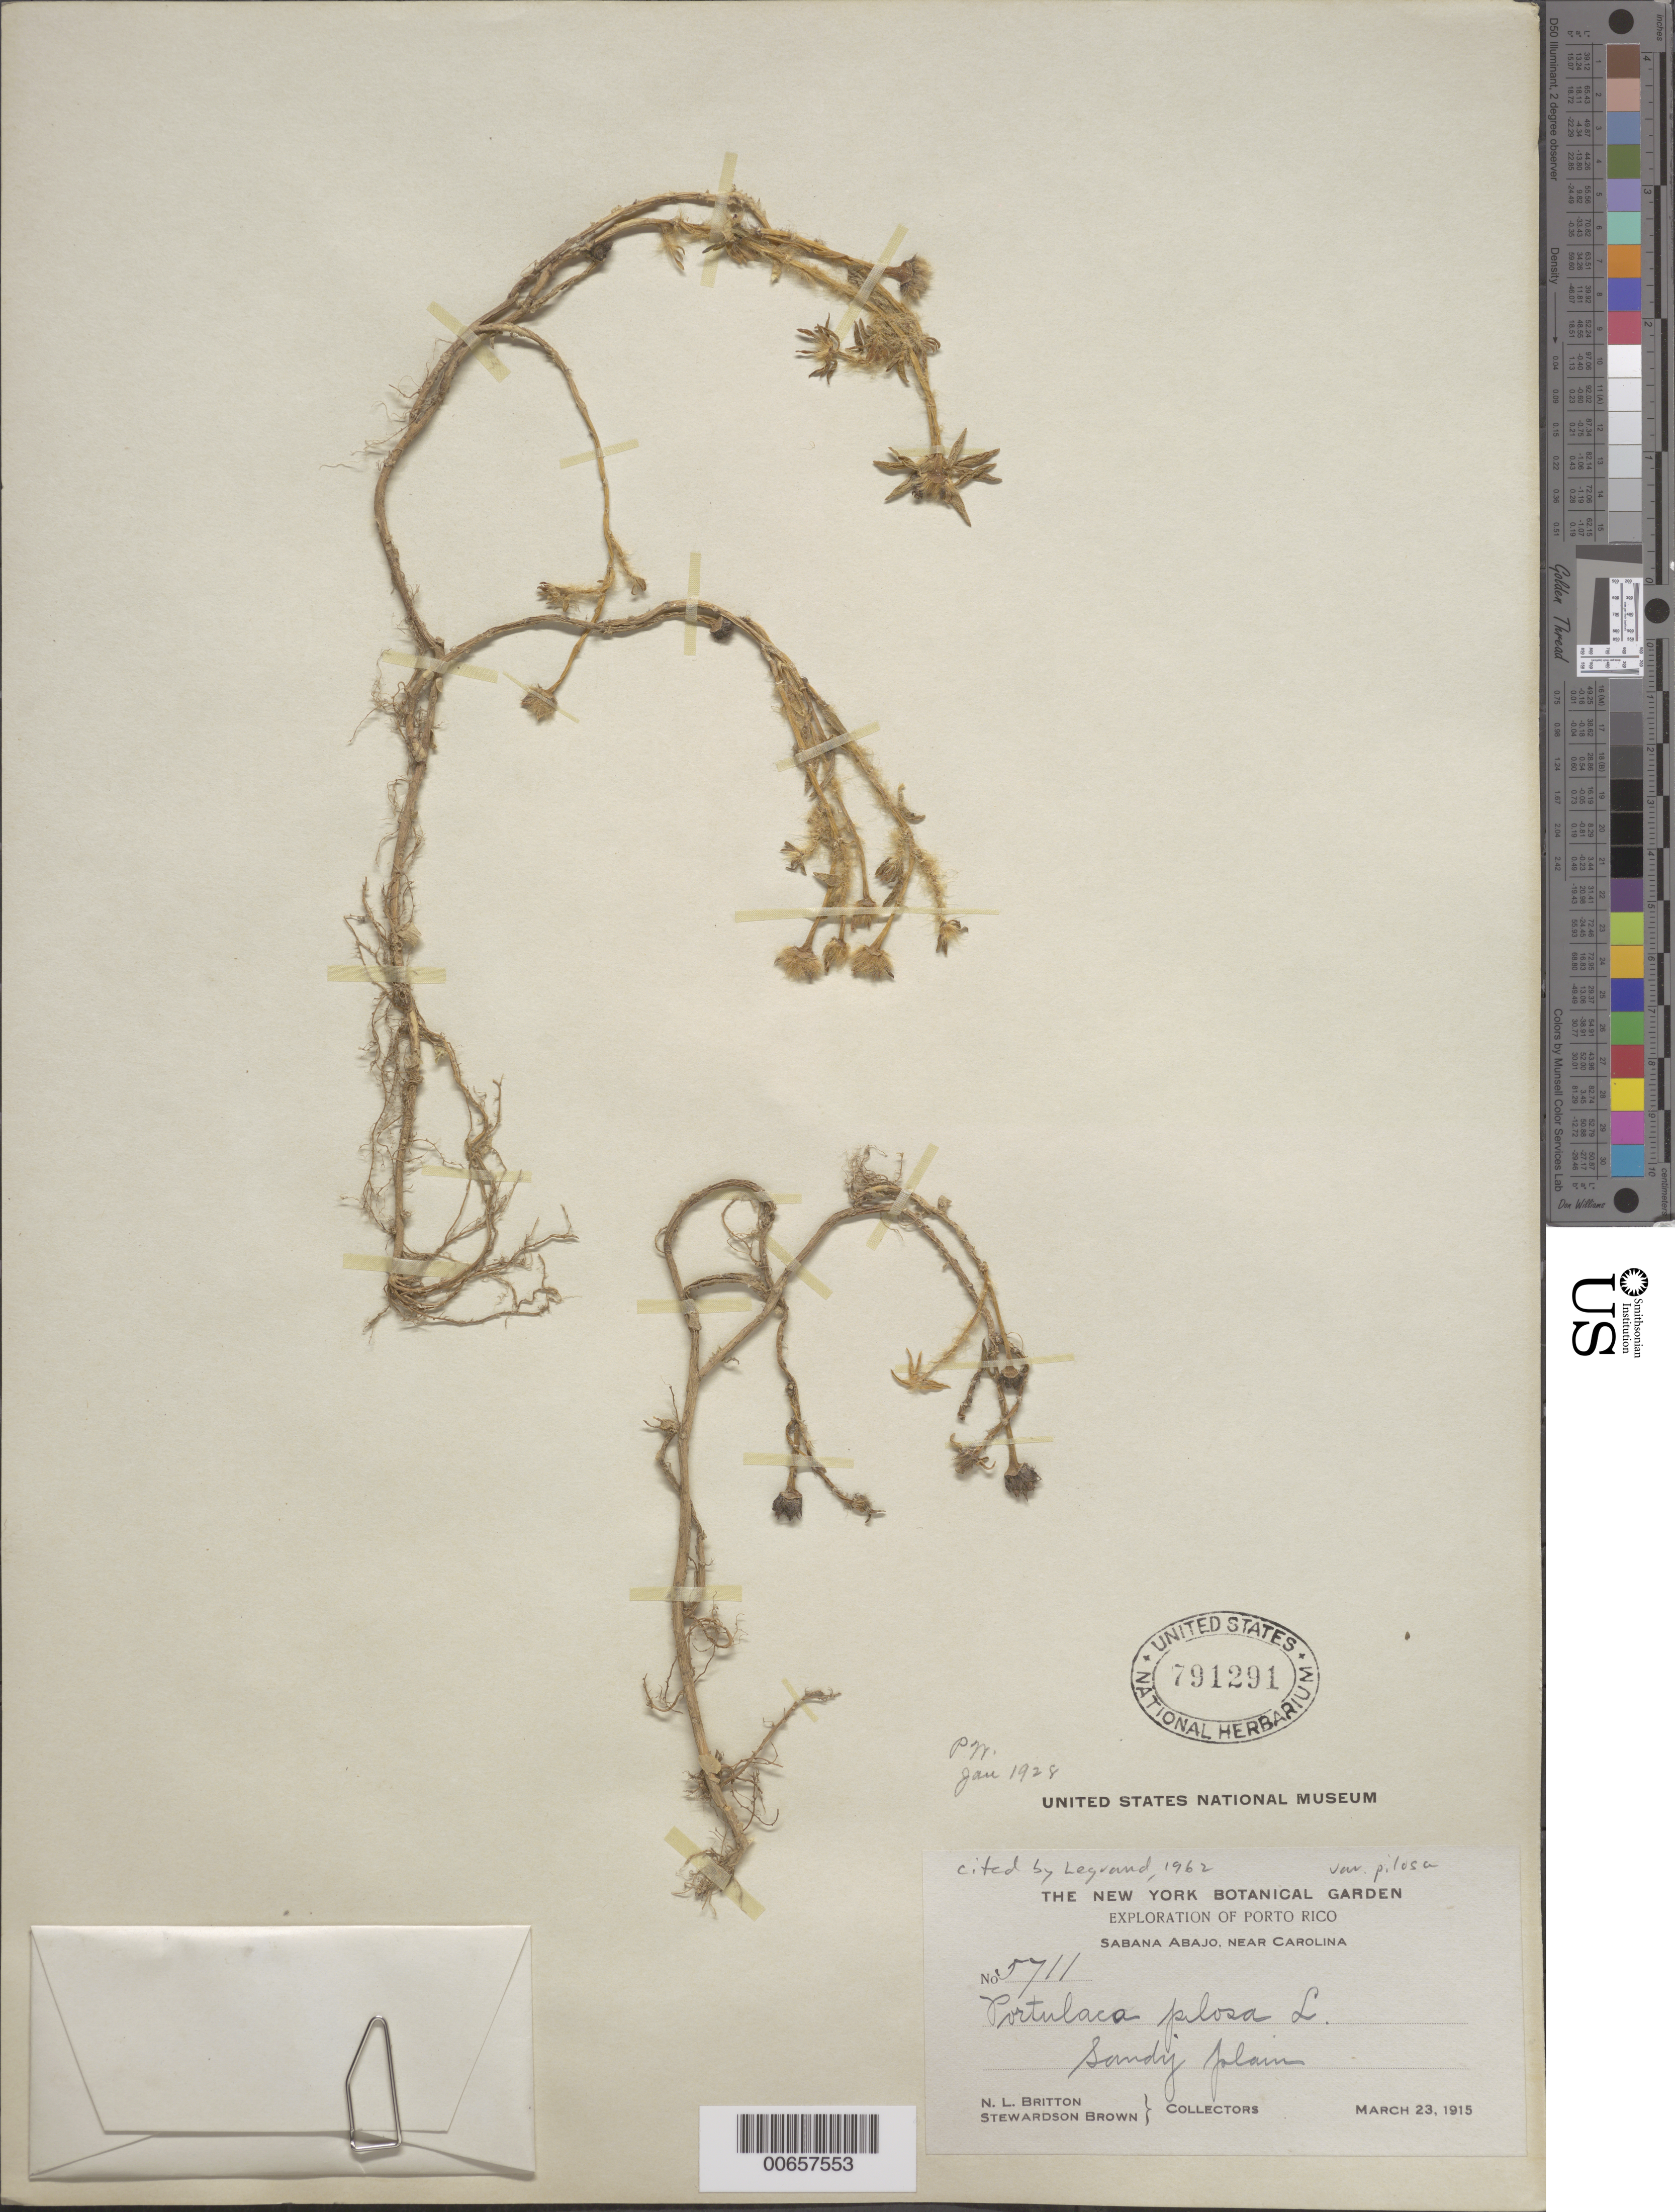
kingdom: Plantae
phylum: Tracheophyta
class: Magnoliopsida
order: Caryophyllales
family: Portulacaceae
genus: Portulaca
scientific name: Portulaca pilosa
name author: L.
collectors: N. Britton & S. Brown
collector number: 5711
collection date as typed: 23 Mar 1915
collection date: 1915-03-23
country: Puerto Rico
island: Greater Antilles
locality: Sabana Abajo, near Carolina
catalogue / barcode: US 791291